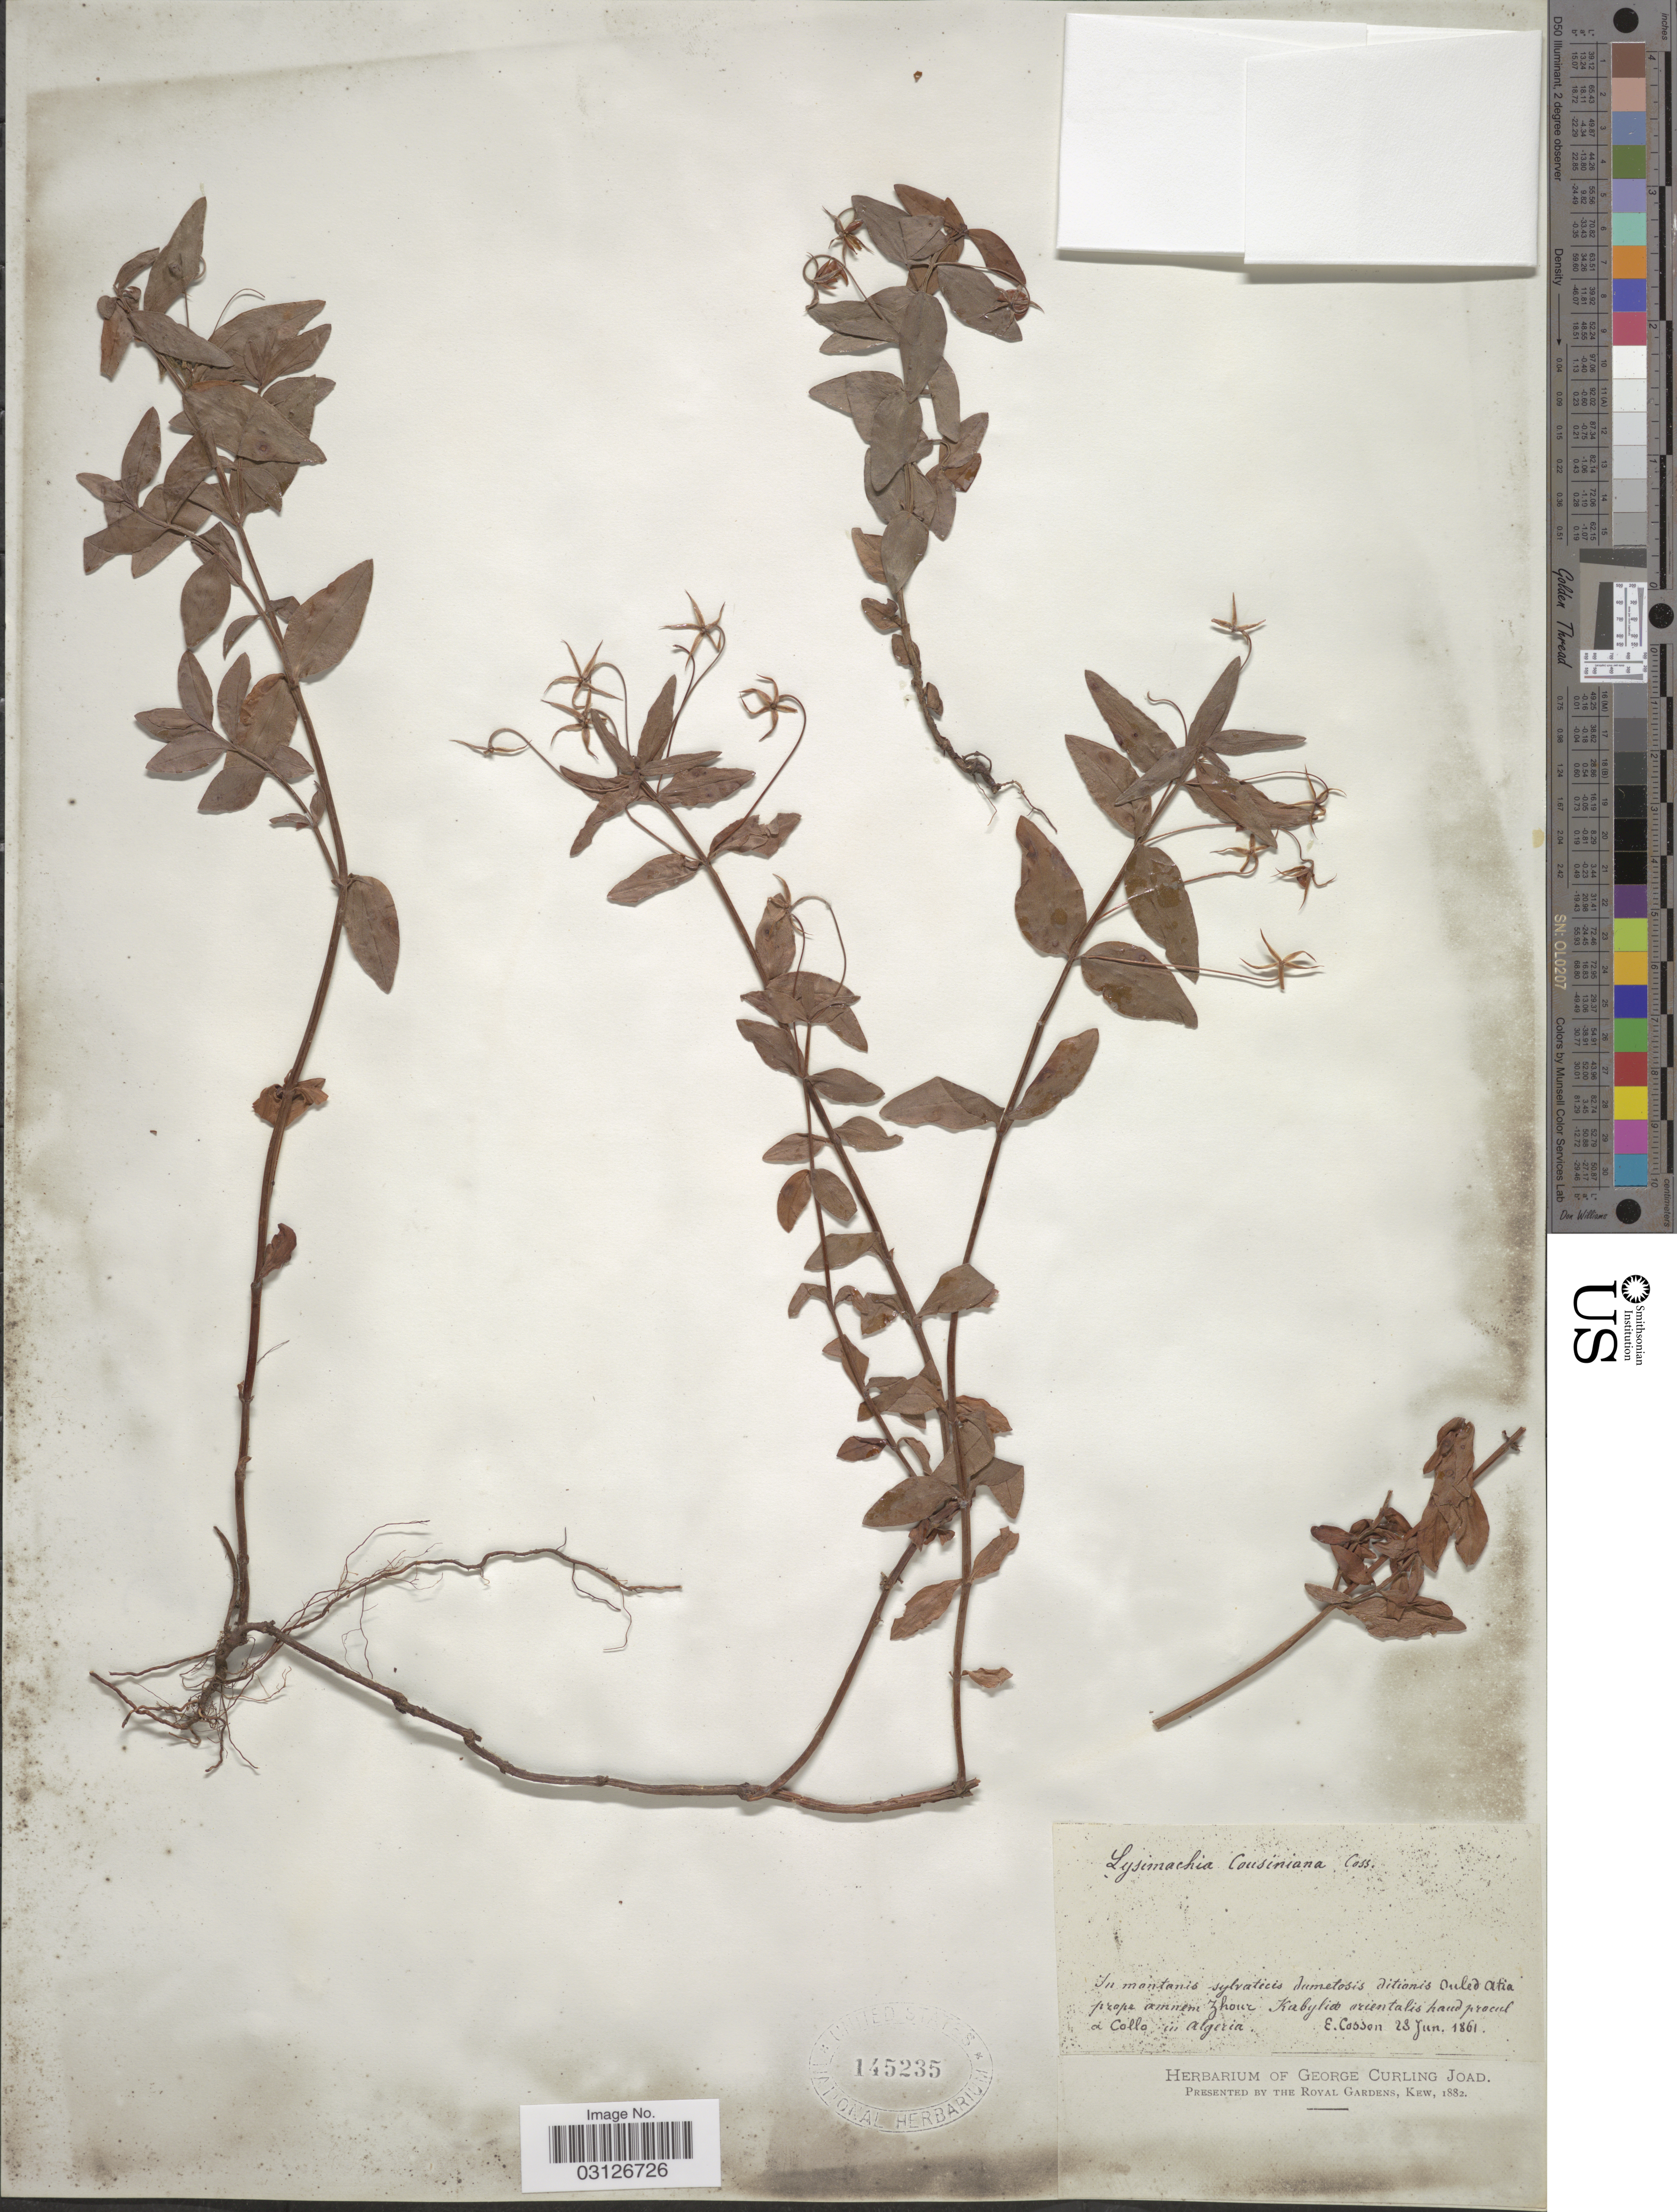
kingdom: Plantae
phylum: Tracheophyta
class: Magnoliopsida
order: Ericales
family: Primulaceae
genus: Lysimachia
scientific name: Lysimachia cousiniana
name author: Coss.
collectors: E. Cosson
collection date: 1861-06-23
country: Algeria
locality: In montanis sylvaticis dumetosis ditionis Ouled Atia prope amnem Zhour Kabyliœ orientalis haud procul a Collo in Algeria.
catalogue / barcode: US 145235